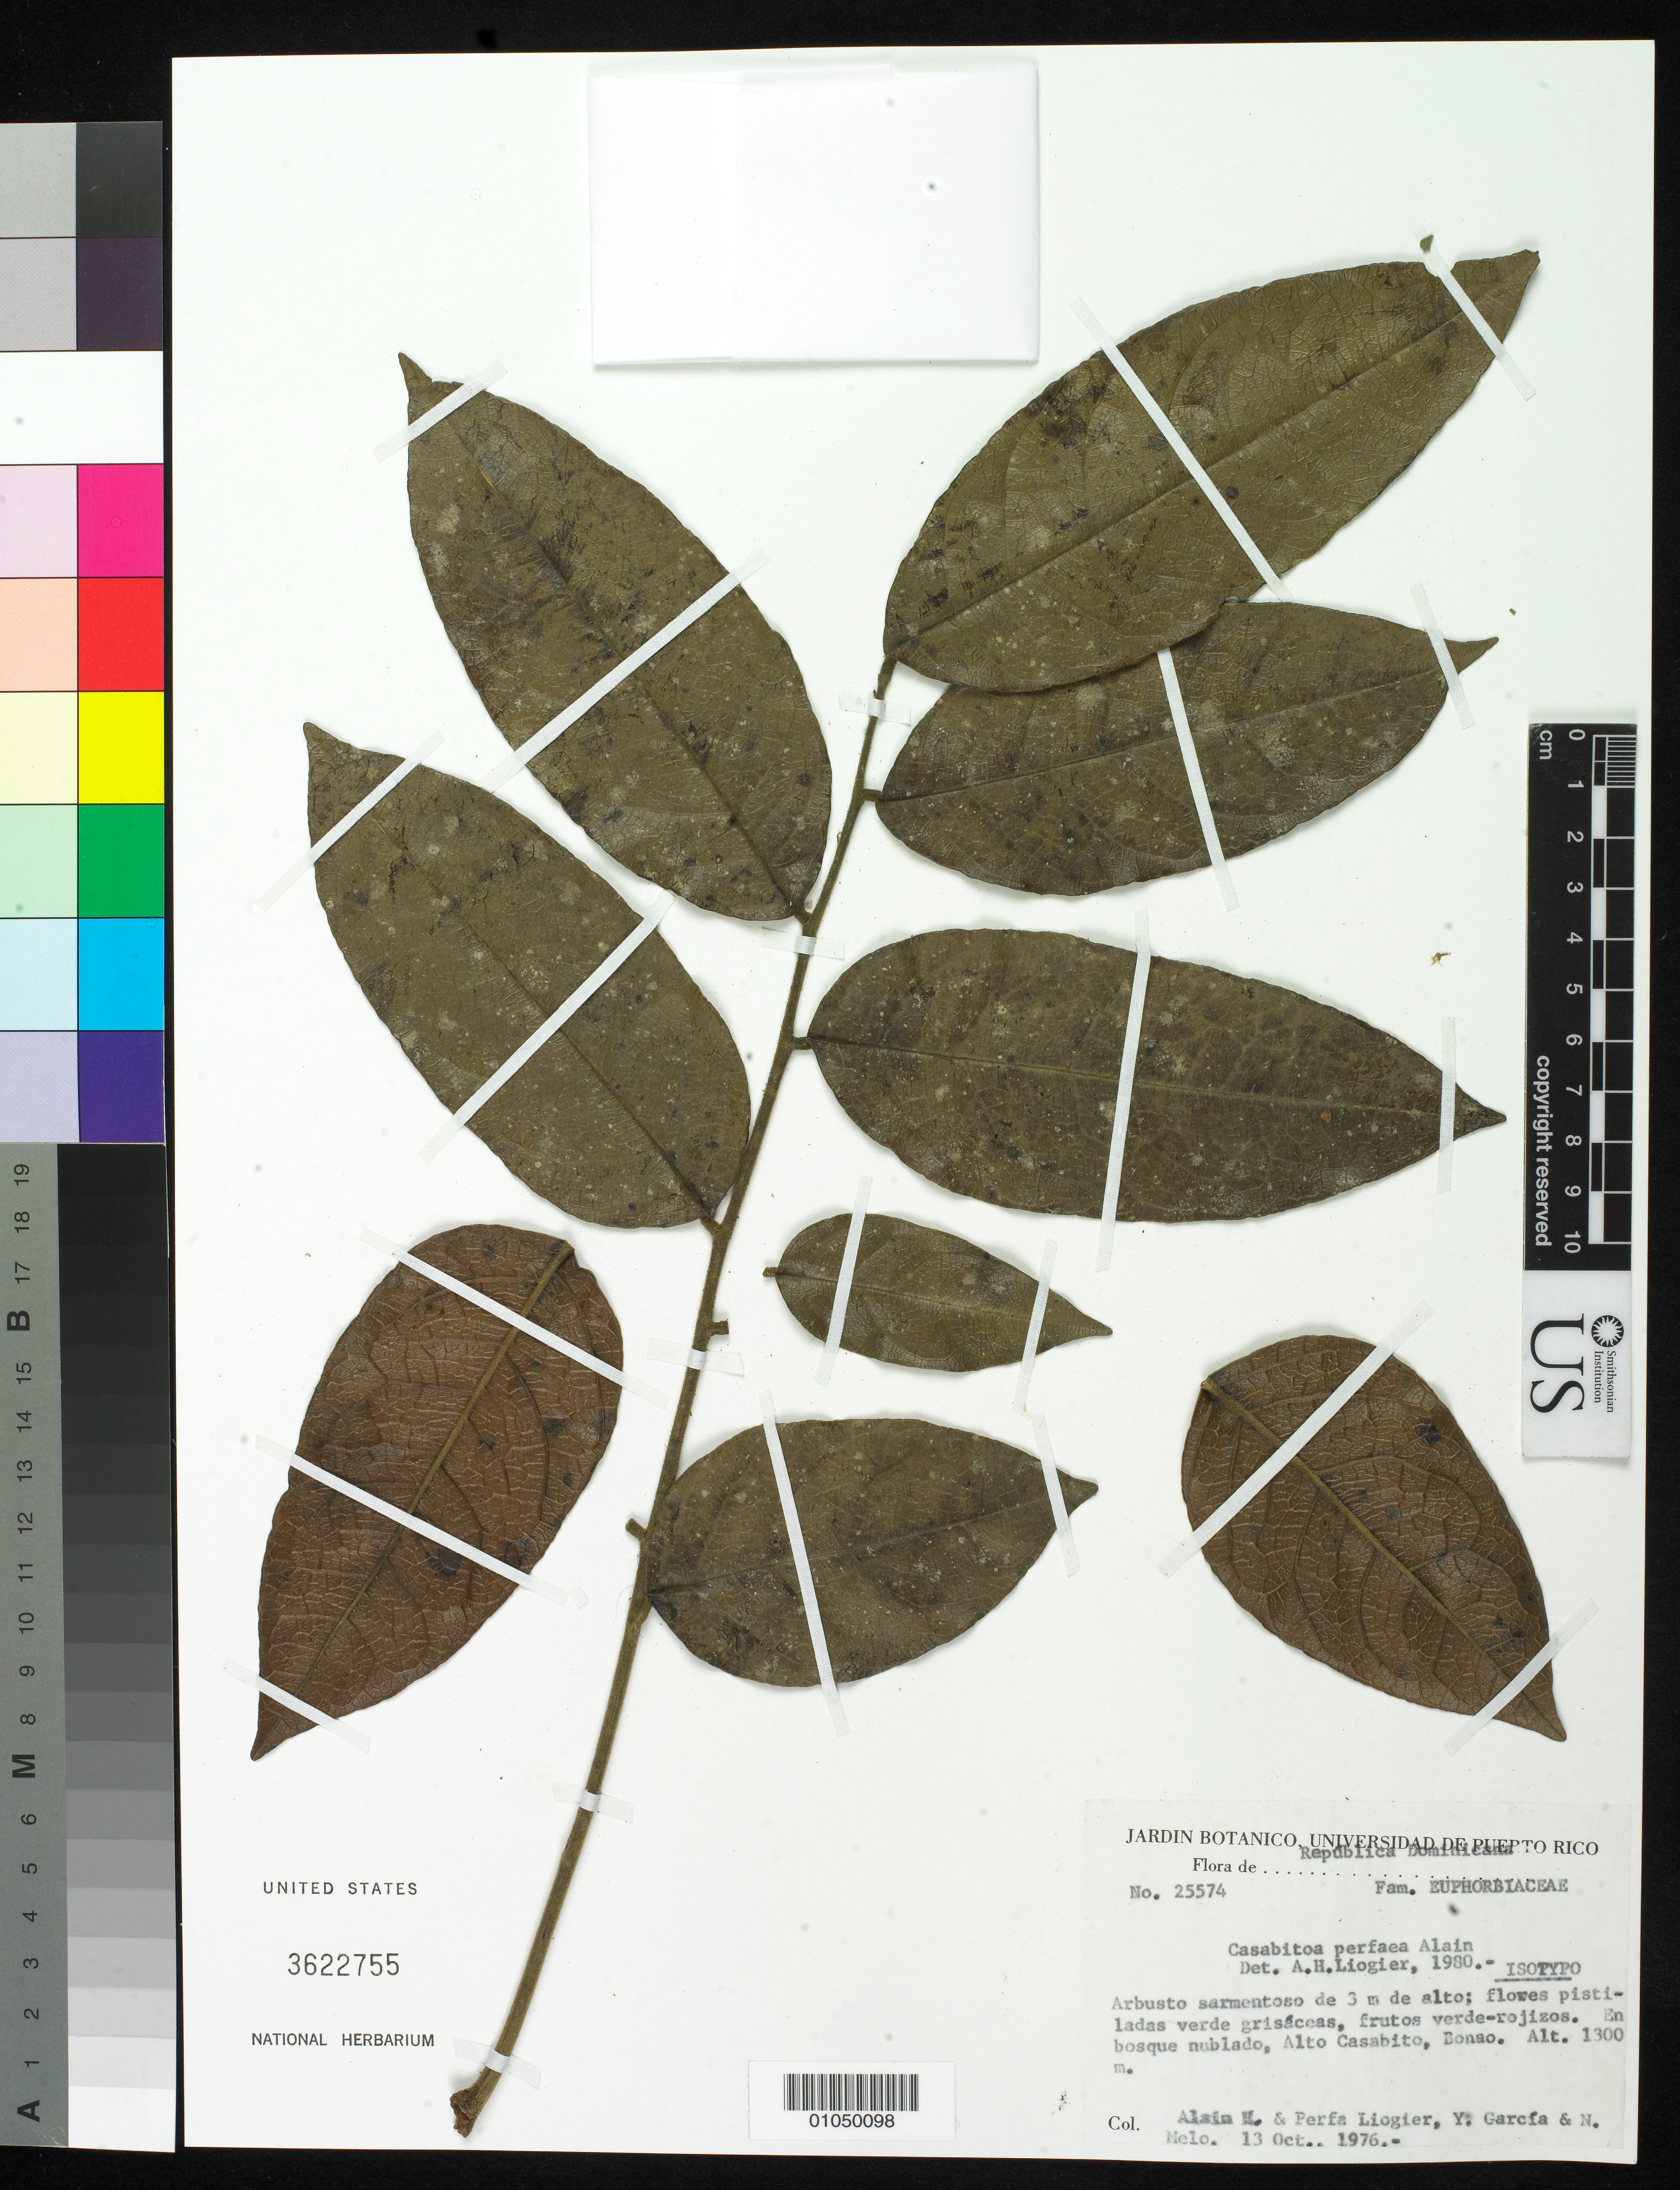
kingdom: Plantae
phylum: Tracheophyta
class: Magnoliopsida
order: Picramniales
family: Picramniaceae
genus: Casabitoa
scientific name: Casabitoa perfae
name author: Alain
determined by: Strong, M. T., (US), Smithsonian Institution - National Museum of Natural History (UNITED STATES)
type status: Isotype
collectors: A. H. Liogier & M. P. Liogier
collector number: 25574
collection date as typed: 13 Oct 1976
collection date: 1976-10-13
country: Dominican Republic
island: Hispaniola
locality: Alto Casabito, Bonao.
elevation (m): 1300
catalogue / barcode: US 3622755